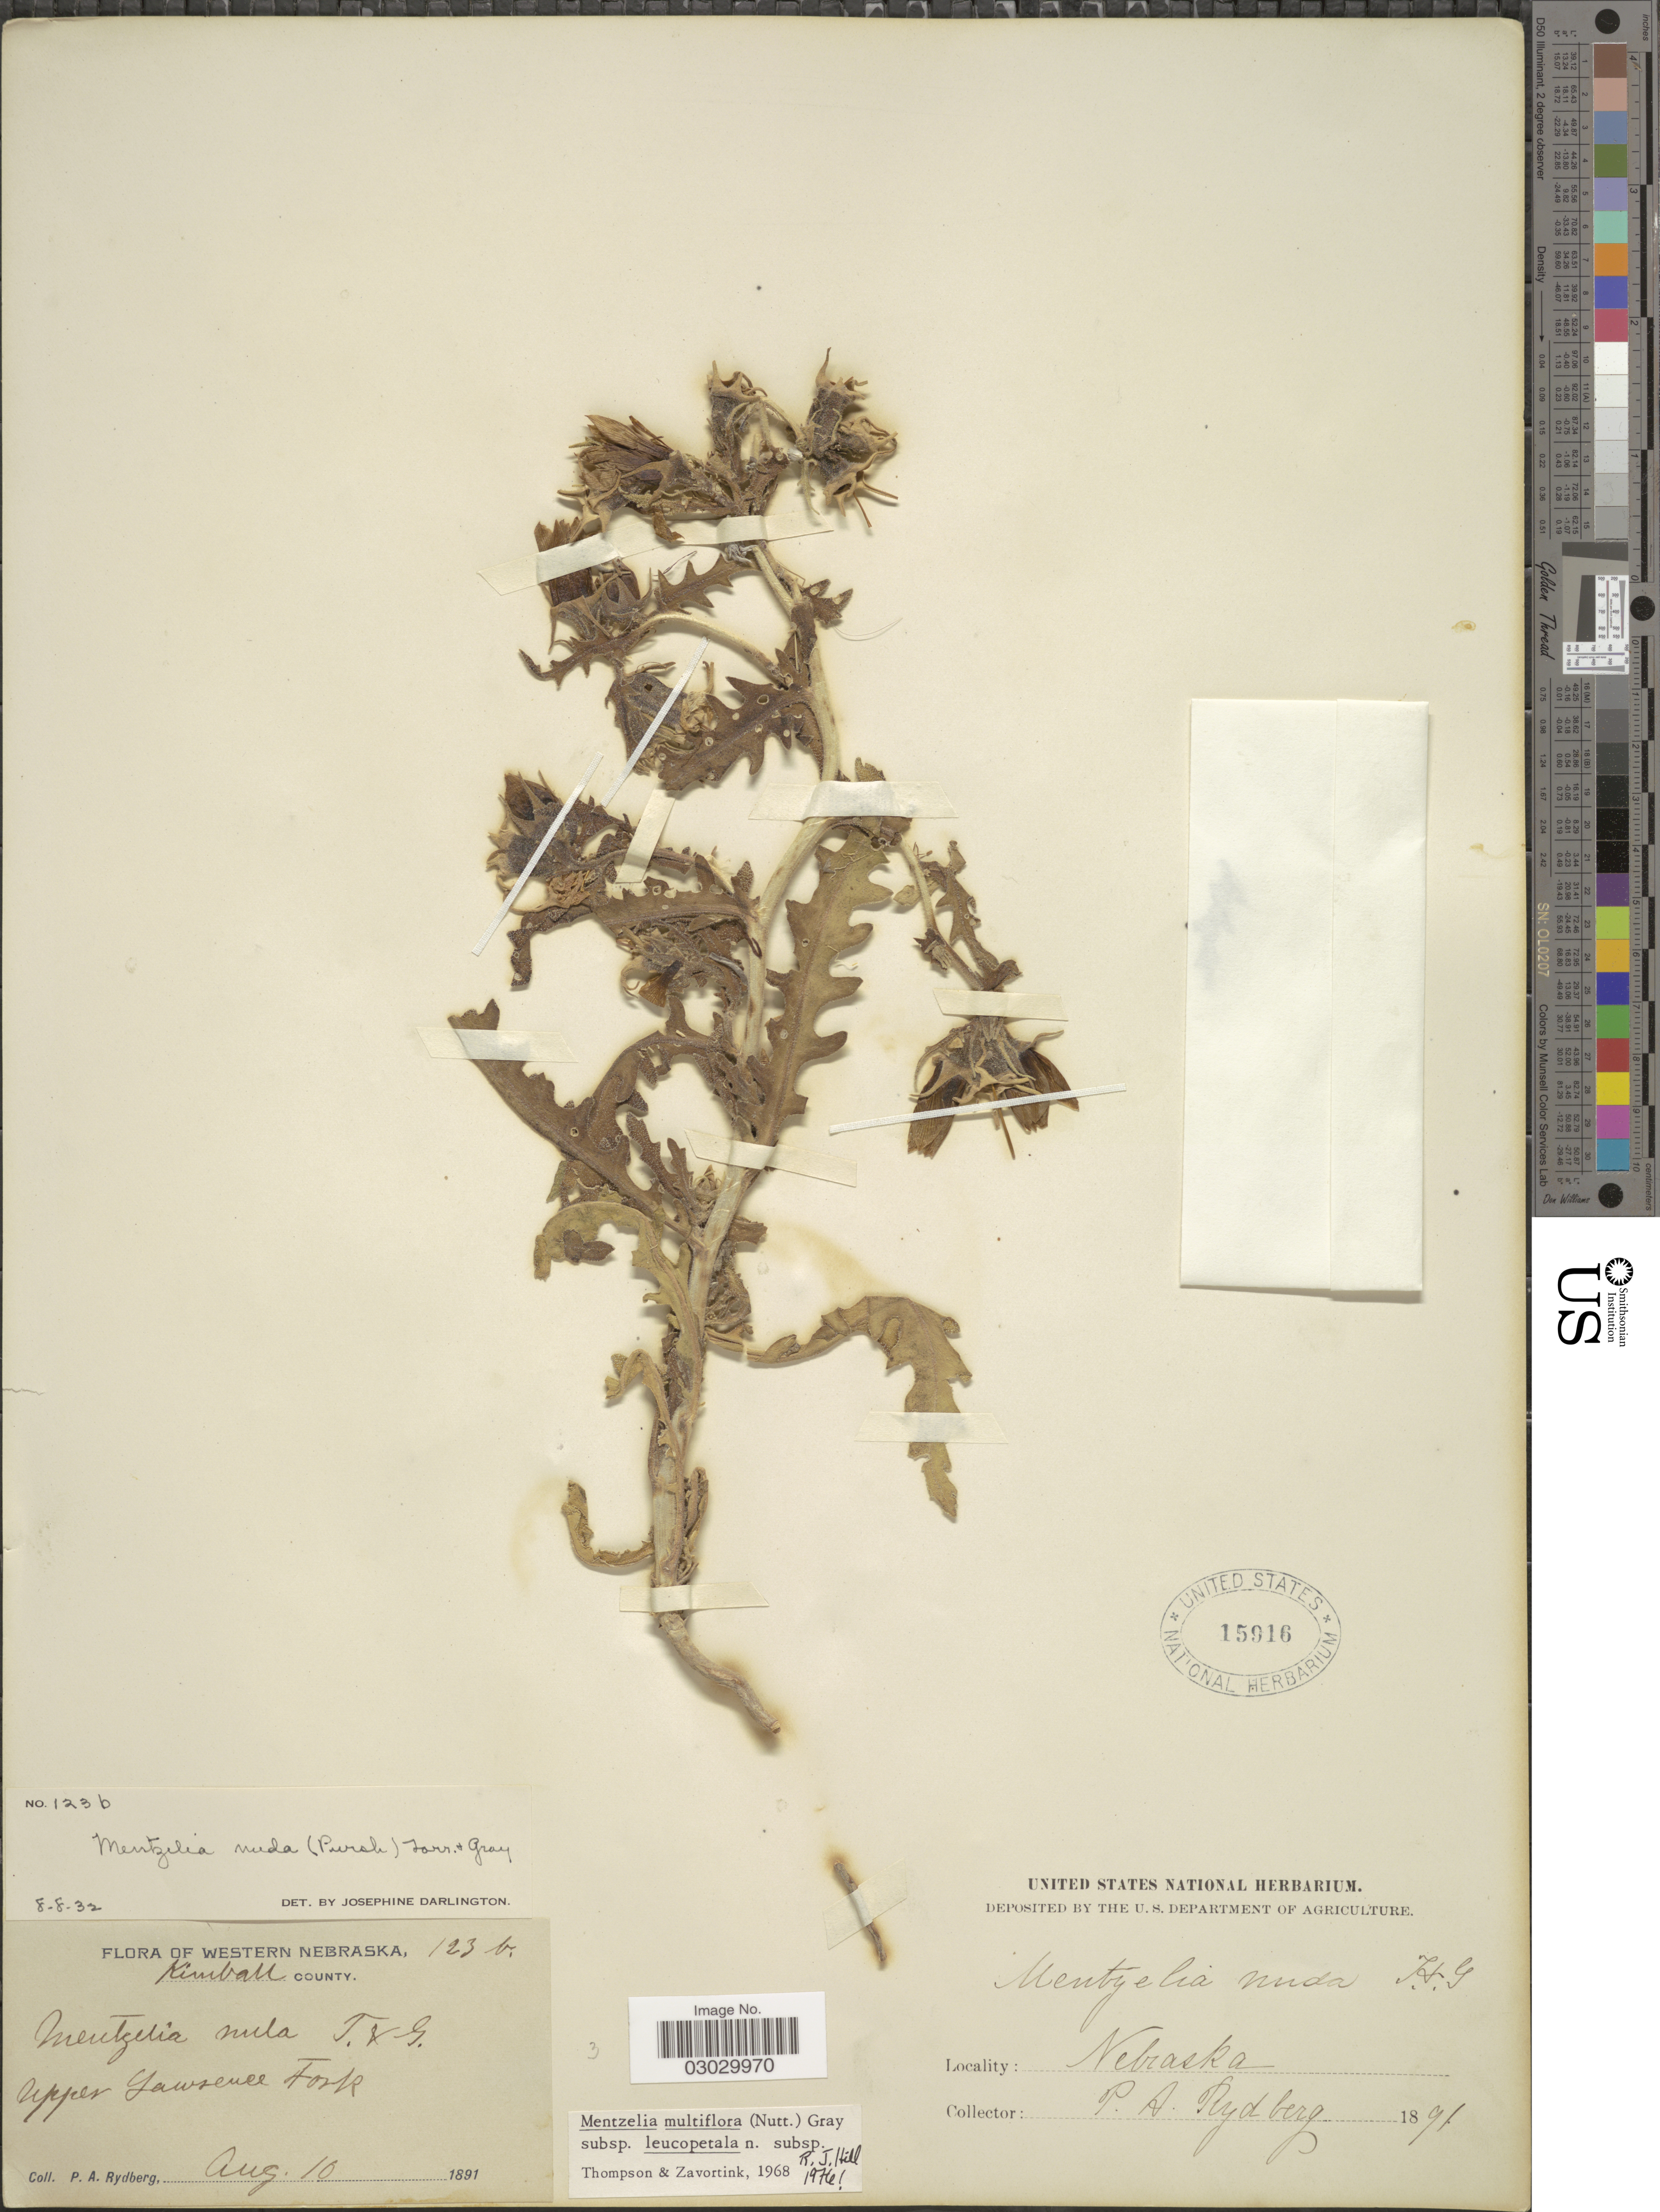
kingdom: Plantae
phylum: Tracheophyta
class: Magnoliopsida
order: Cornales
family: Loasaceae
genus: Mentzelia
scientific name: Mentzelia multiflora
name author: (Nutt.) A. Gray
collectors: P. A. Rydberg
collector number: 123b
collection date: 1891-08-10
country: United States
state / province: Nebraska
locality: Western Nebraska. Kimball County. Upper Yawsenee Fork.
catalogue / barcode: US 15916